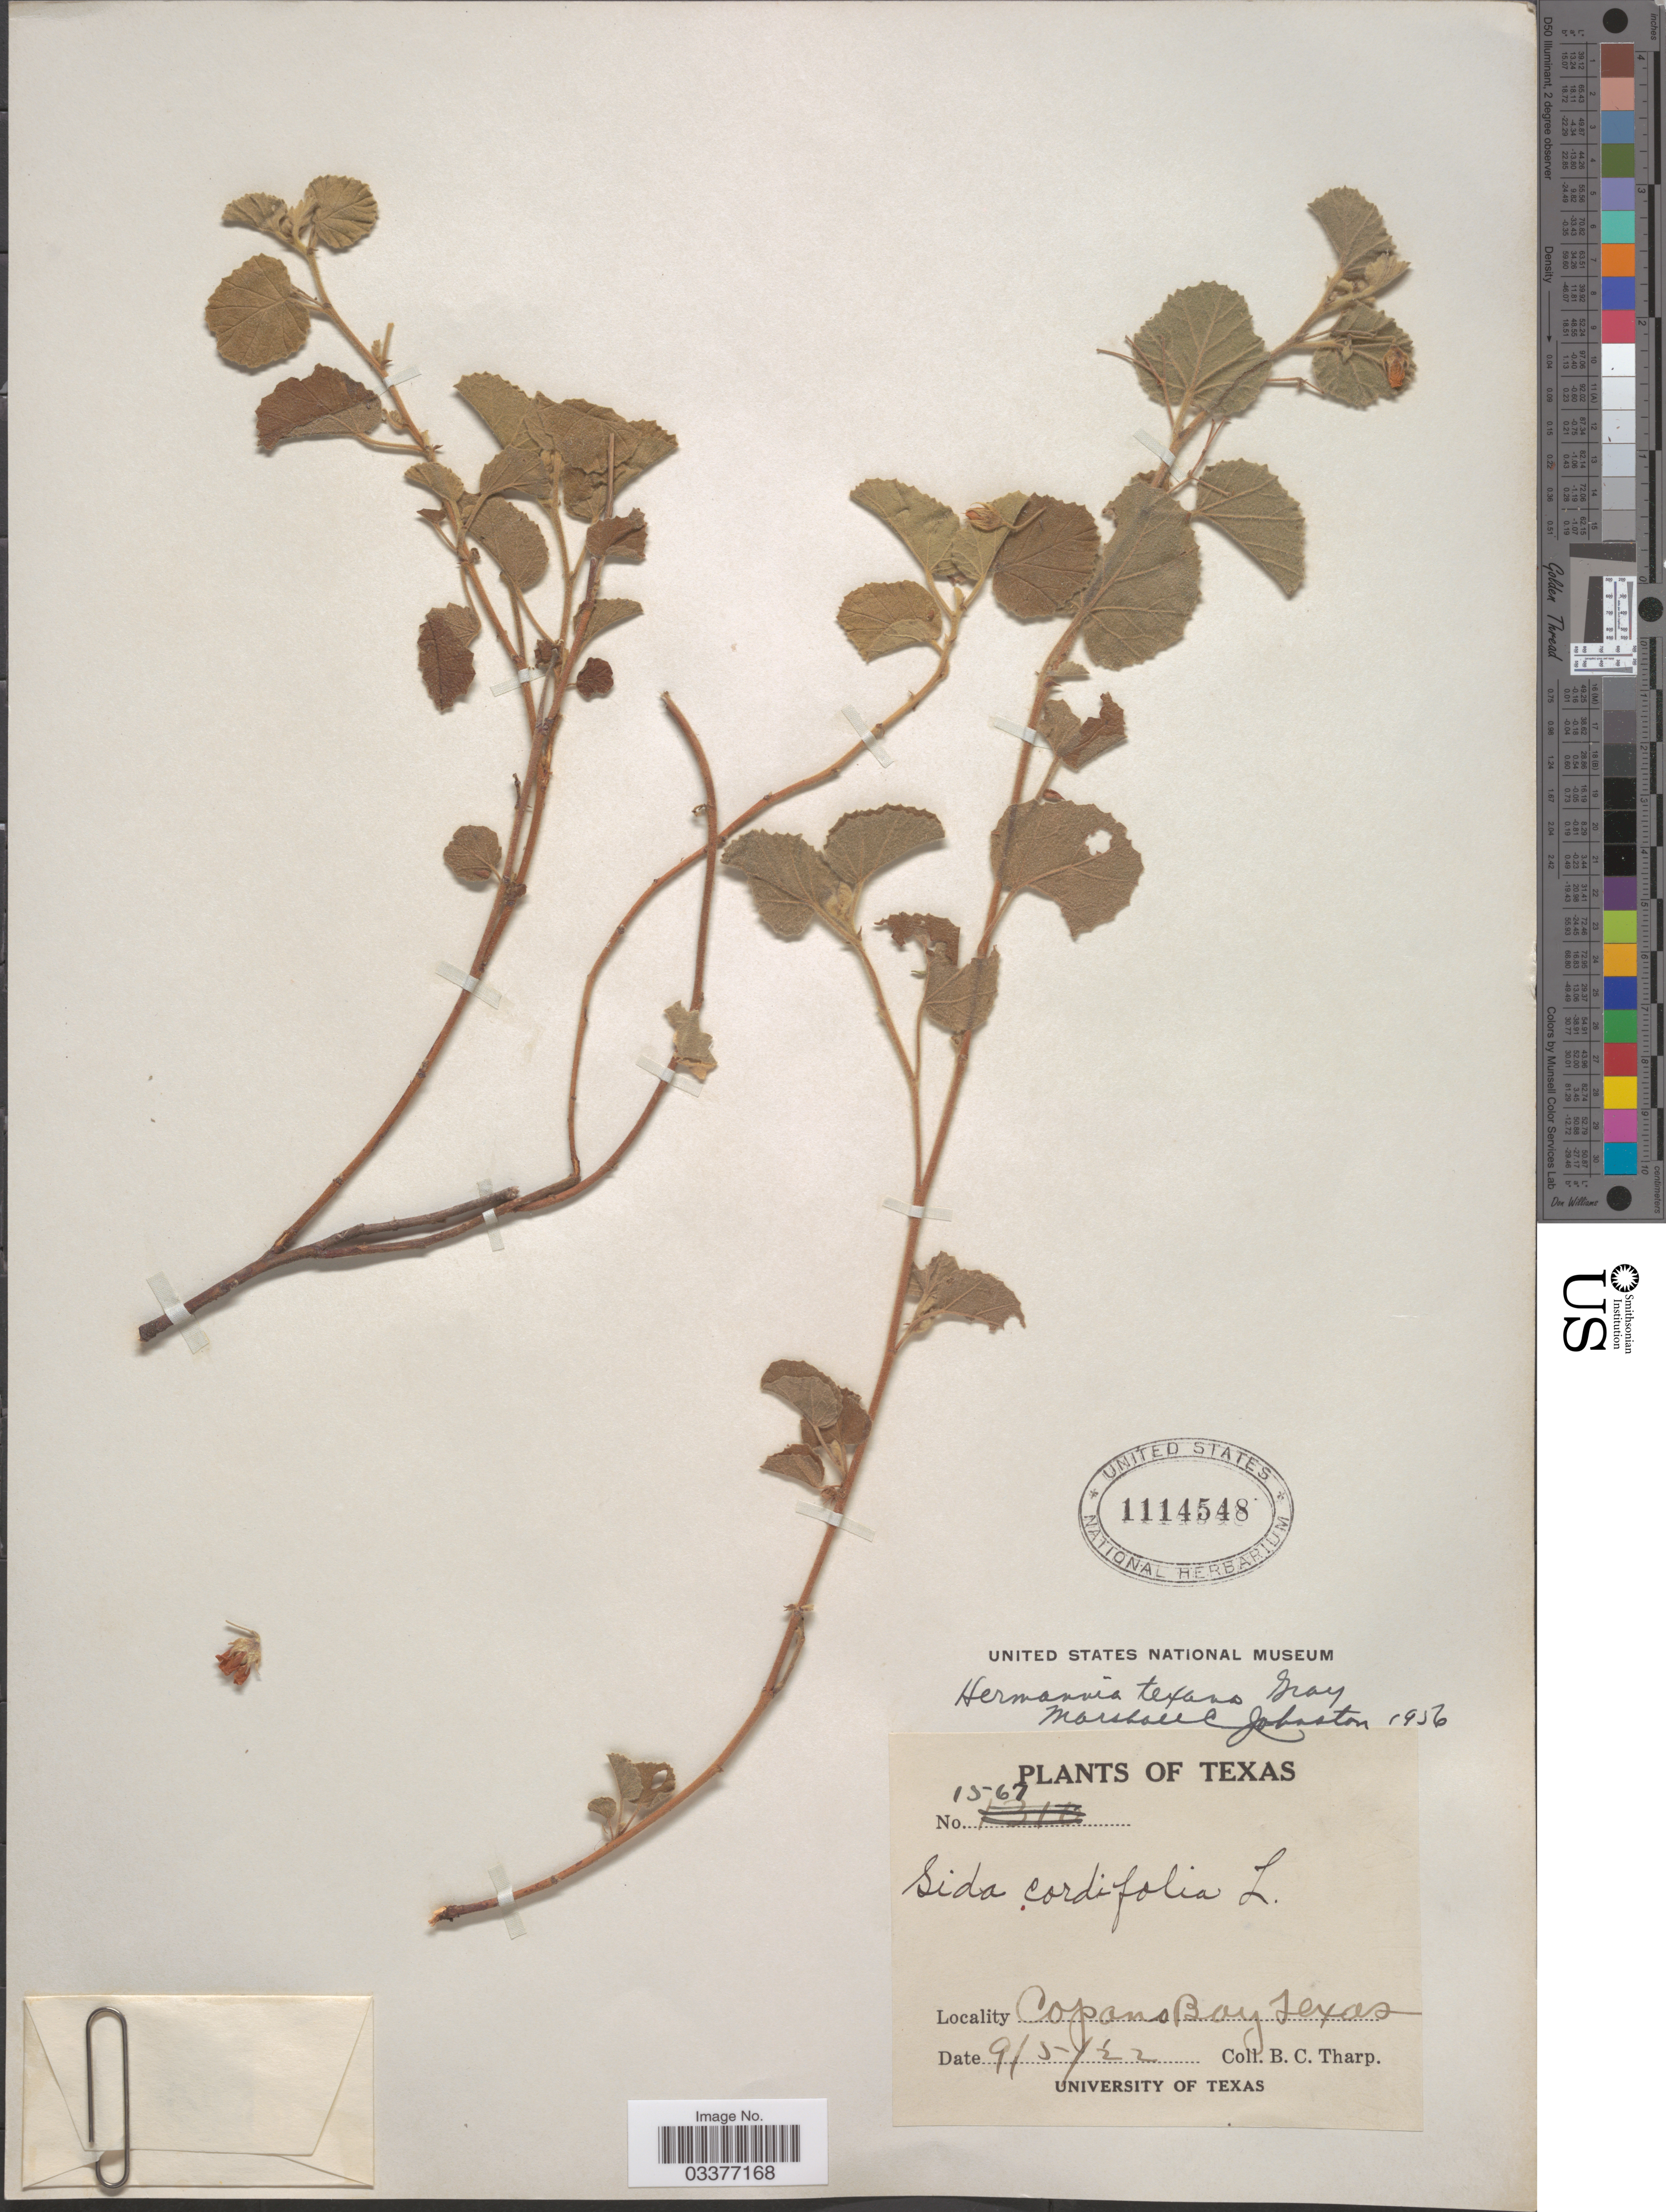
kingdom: Plantae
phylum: Tracheophyta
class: Magnoliopsida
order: Malvales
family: Malvaceae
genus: Hermannia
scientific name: Hermannia texana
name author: A. Gray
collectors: B. C. Tharp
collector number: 1567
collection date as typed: Transcribed d/m/y: 5/9/22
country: United States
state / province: Texas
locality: Copano Bay.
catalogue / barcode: US 1114548